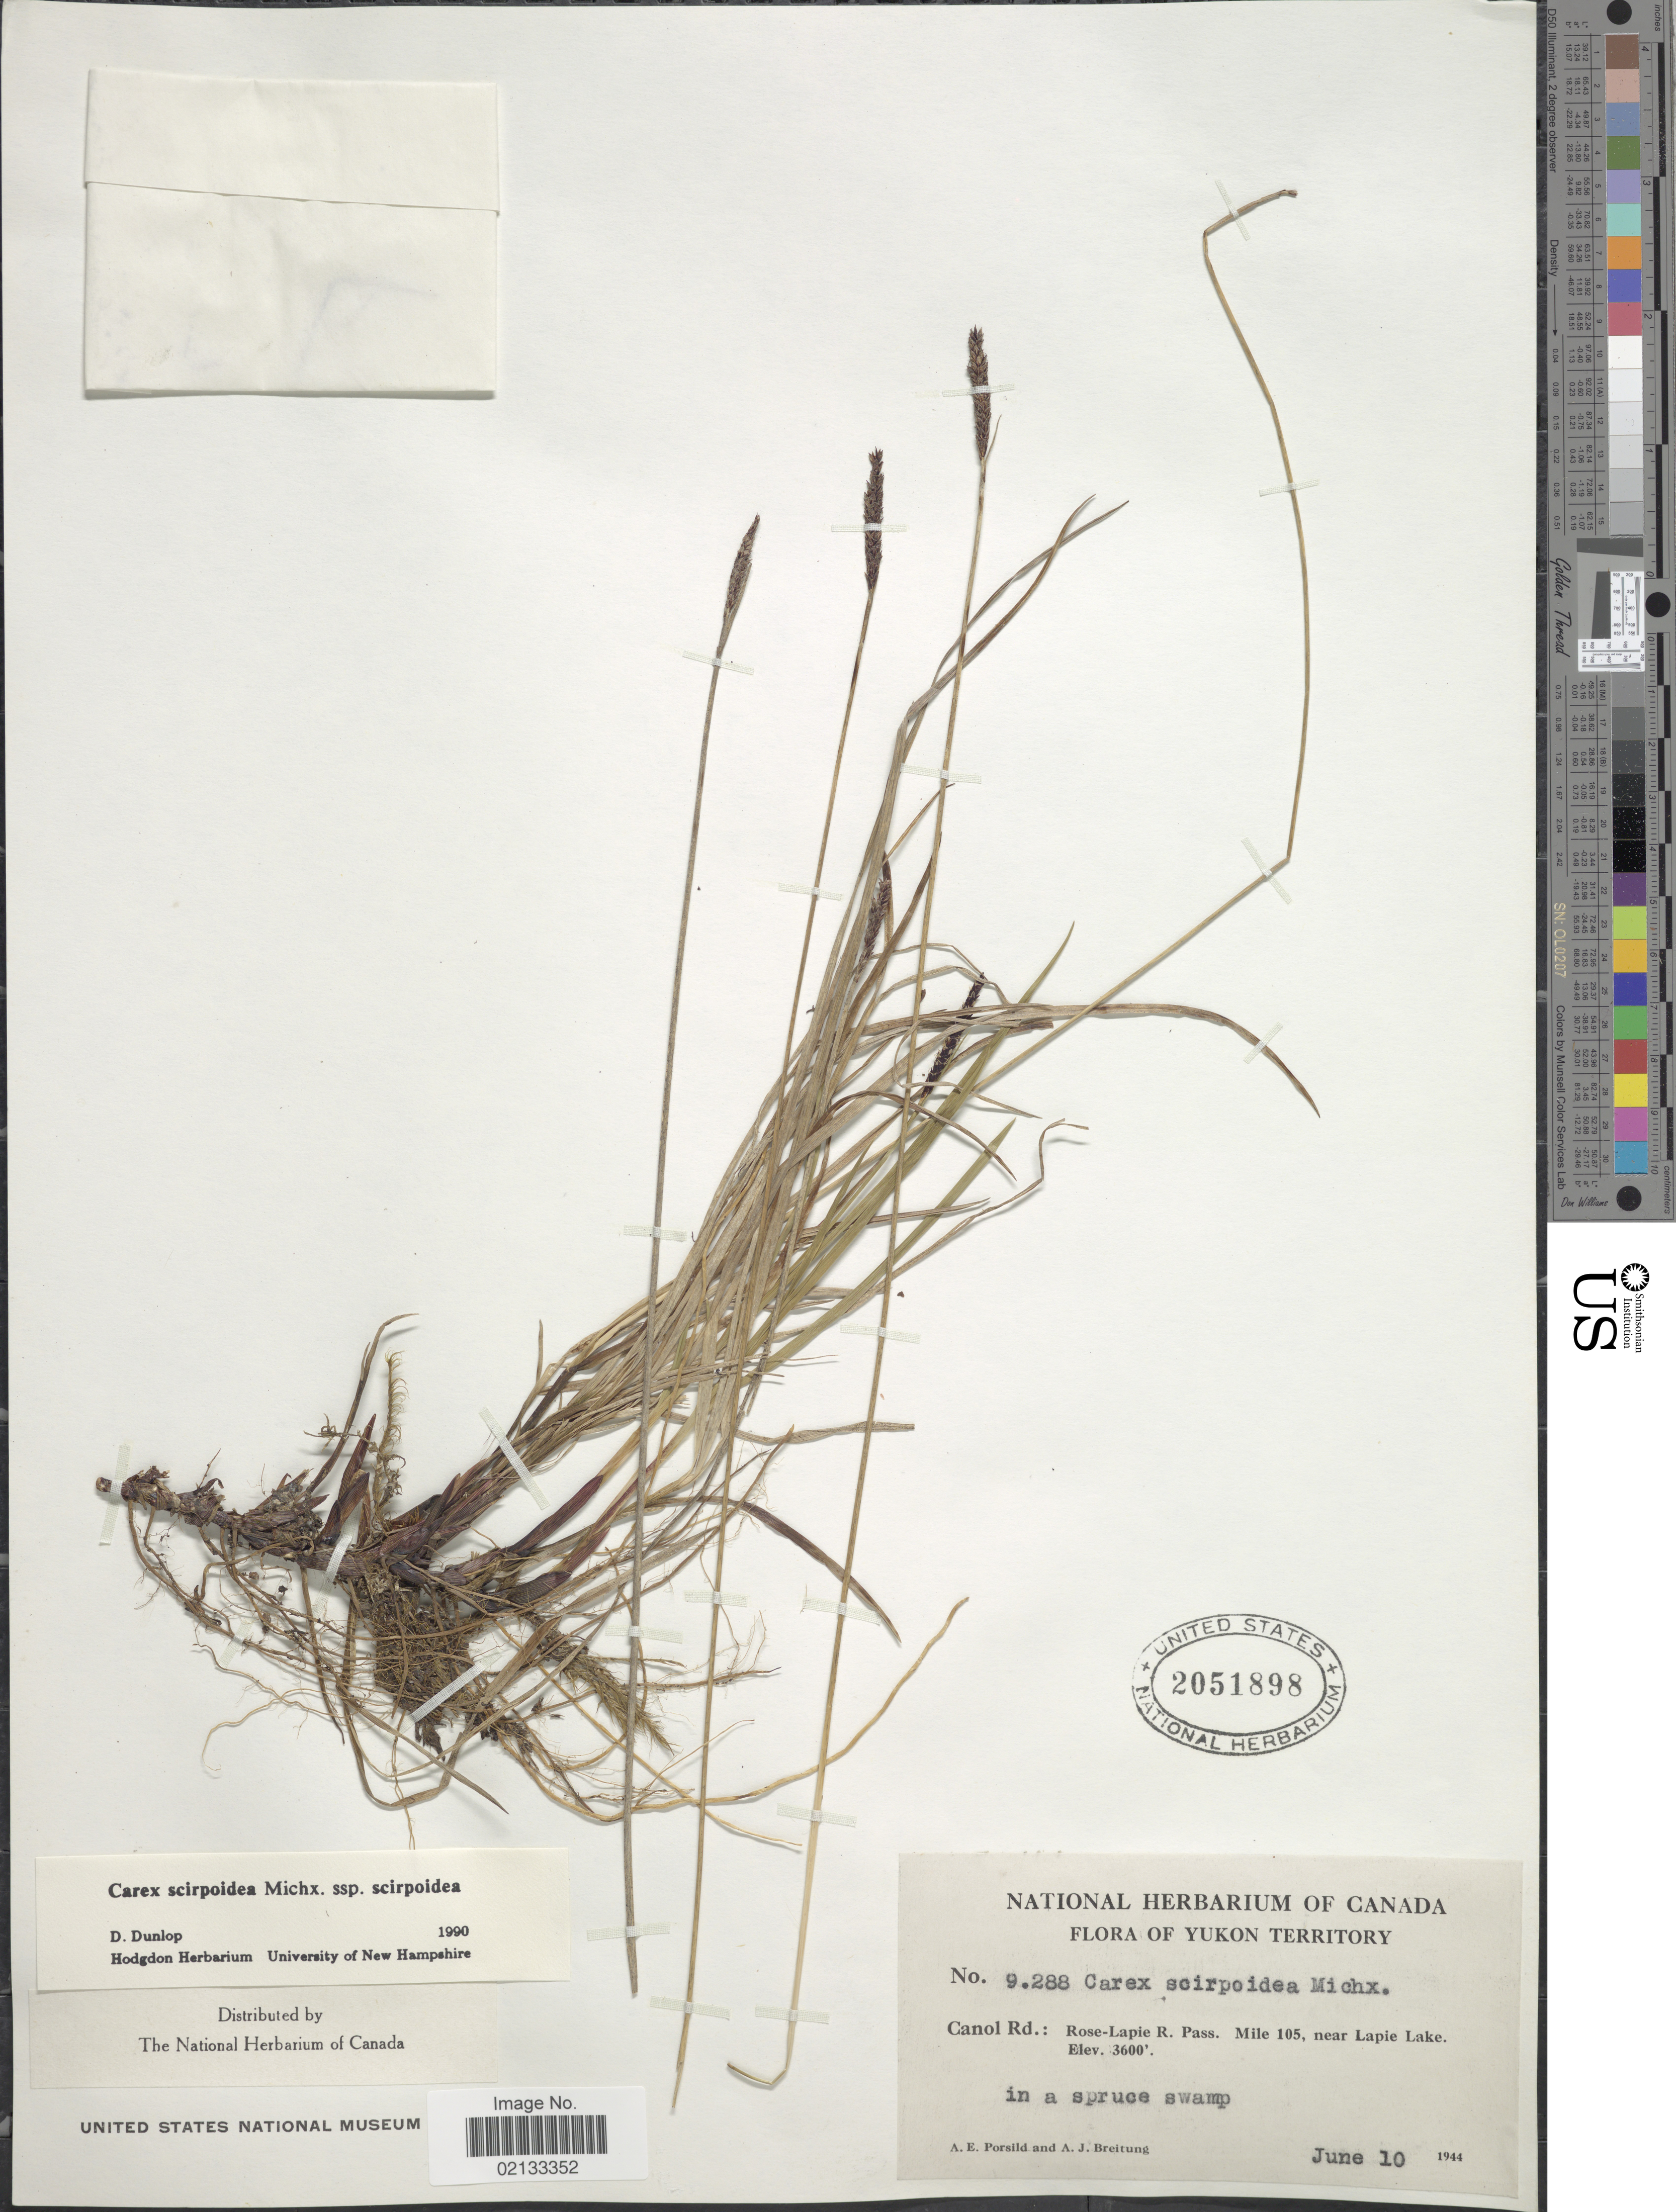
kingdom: Plantae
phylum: Tracheophyta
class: Liliopsida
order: Poales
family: Cyperaceae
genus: Carex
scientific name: Carex scirpoidea subsp. scirpoidea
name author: Michx.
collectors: A. E. Porsild & A. Breitung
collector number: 9288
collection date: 1944-06-10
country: Canada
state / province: Yukon Territory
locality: Canol Rd: Rose-Lapie R. Pass. Mile 105, near Lapie Lake, in a spruce swamp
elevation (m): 1097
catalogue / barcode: US 2051898